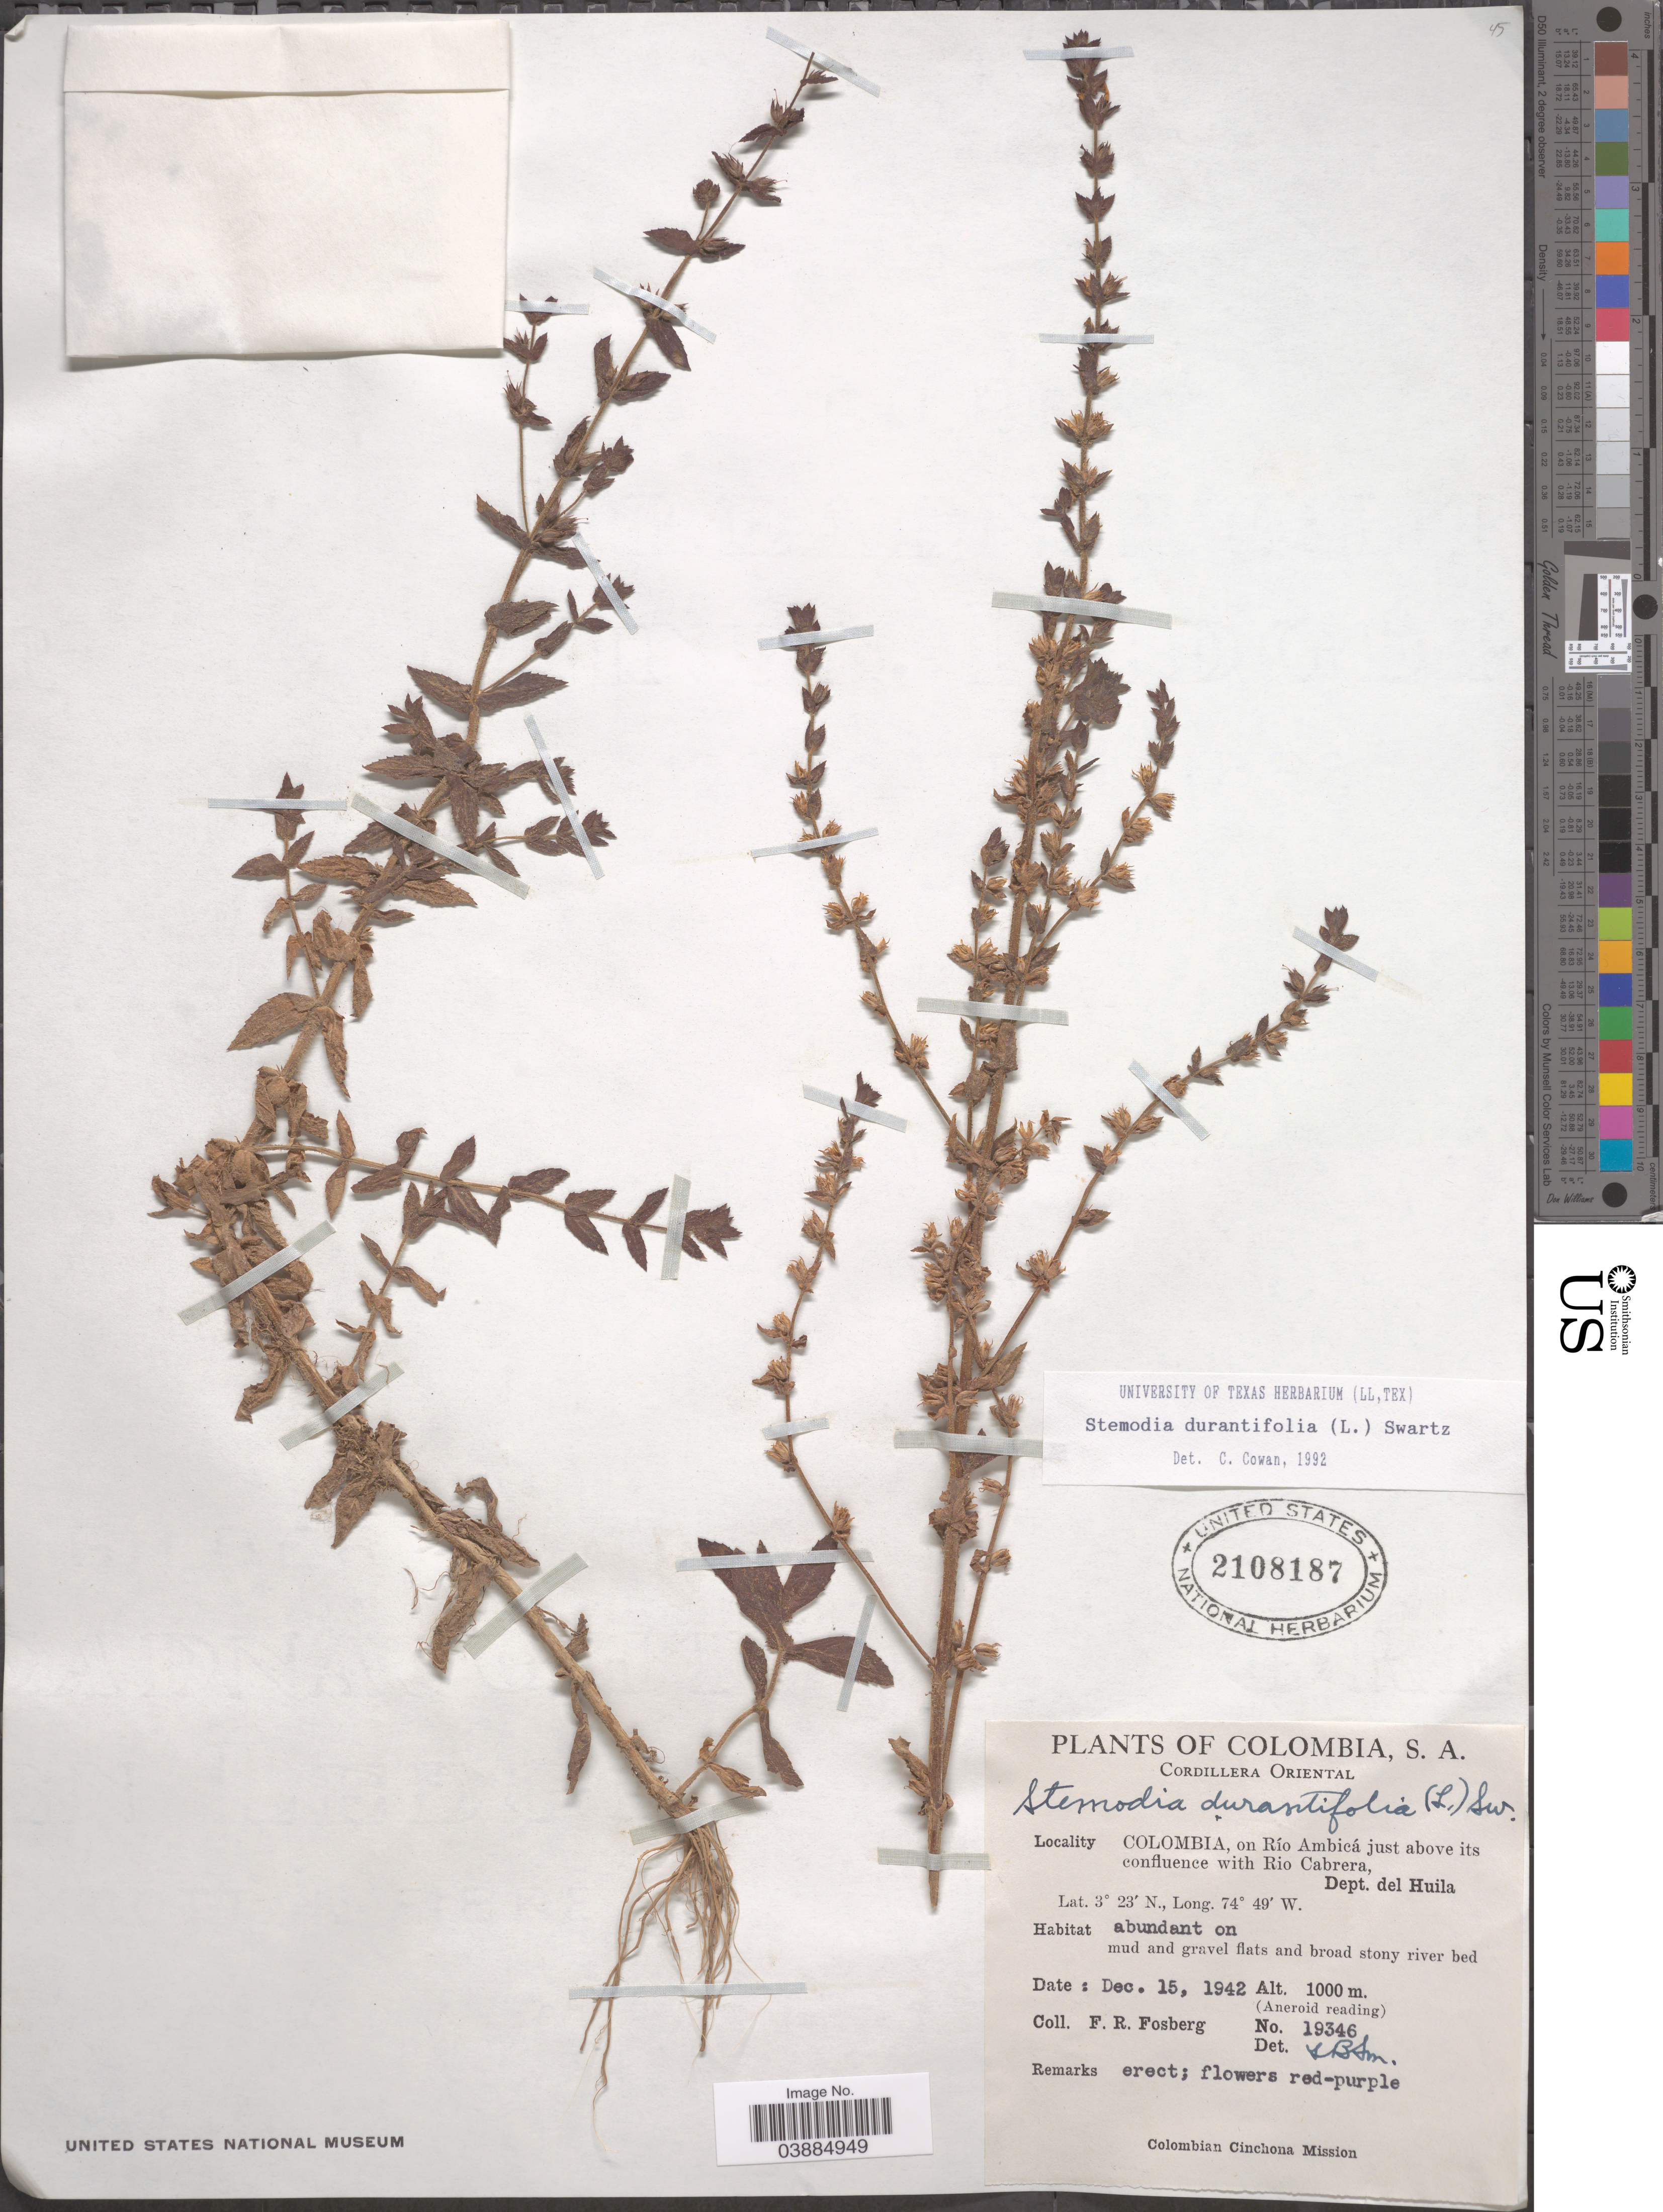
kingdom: Plantae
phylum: Tracheophyta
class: Magnoliopsida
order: Lamiales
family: Plantaginaceae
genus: Stemodia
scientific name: Stemodia durantifolia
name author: (L.) Sw.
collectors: F. R. Fosberg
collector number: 19346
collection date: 1942-12-15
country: Colombia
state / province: Huila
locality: Cordillera Oriental. On Río Ambicá just above it confluence wit Rio Cabrera, Dept. del Huila.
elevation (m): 1000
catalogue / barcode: US 2108187